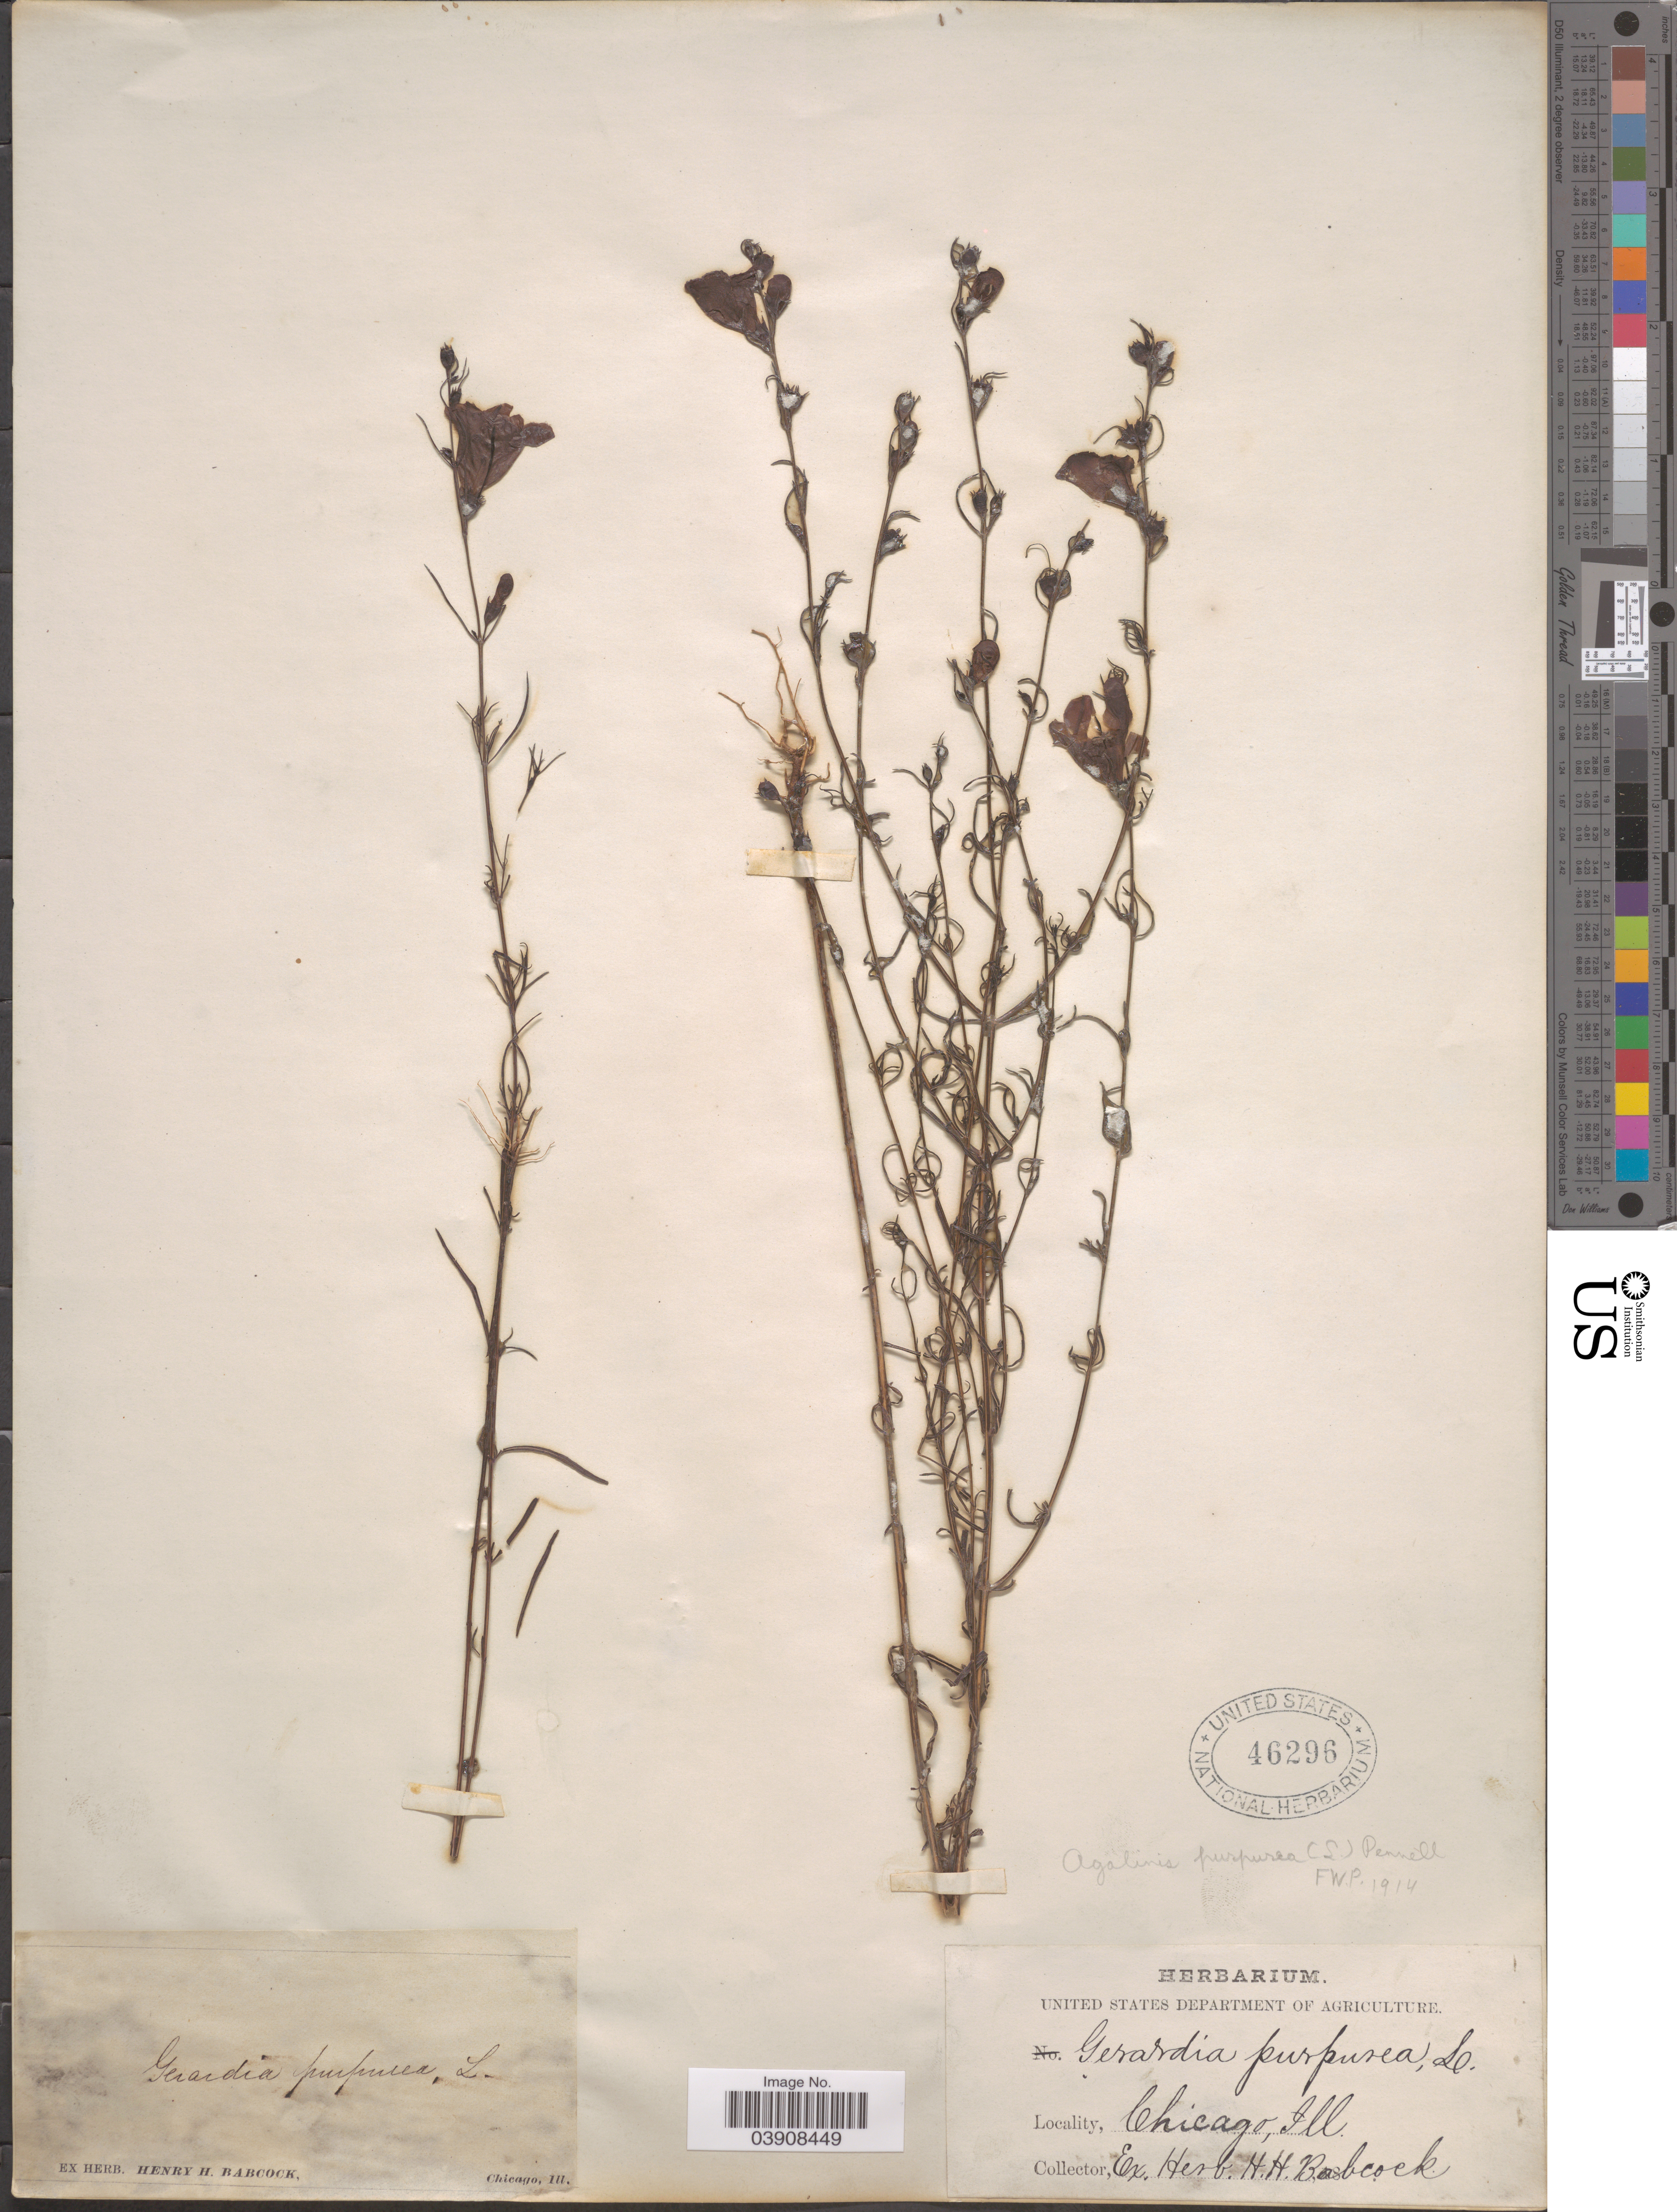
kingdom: Plantae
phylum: Tracheophyta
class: Magnoliopsida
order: Lamiales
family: Orobanchaceae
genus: Agalinis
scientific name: Agalinis purpurea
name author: (L.) Pennell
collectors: ex herb. Henry Homes Babcock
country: United States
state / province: Illinois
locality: Chicago.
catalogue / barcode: US 46296